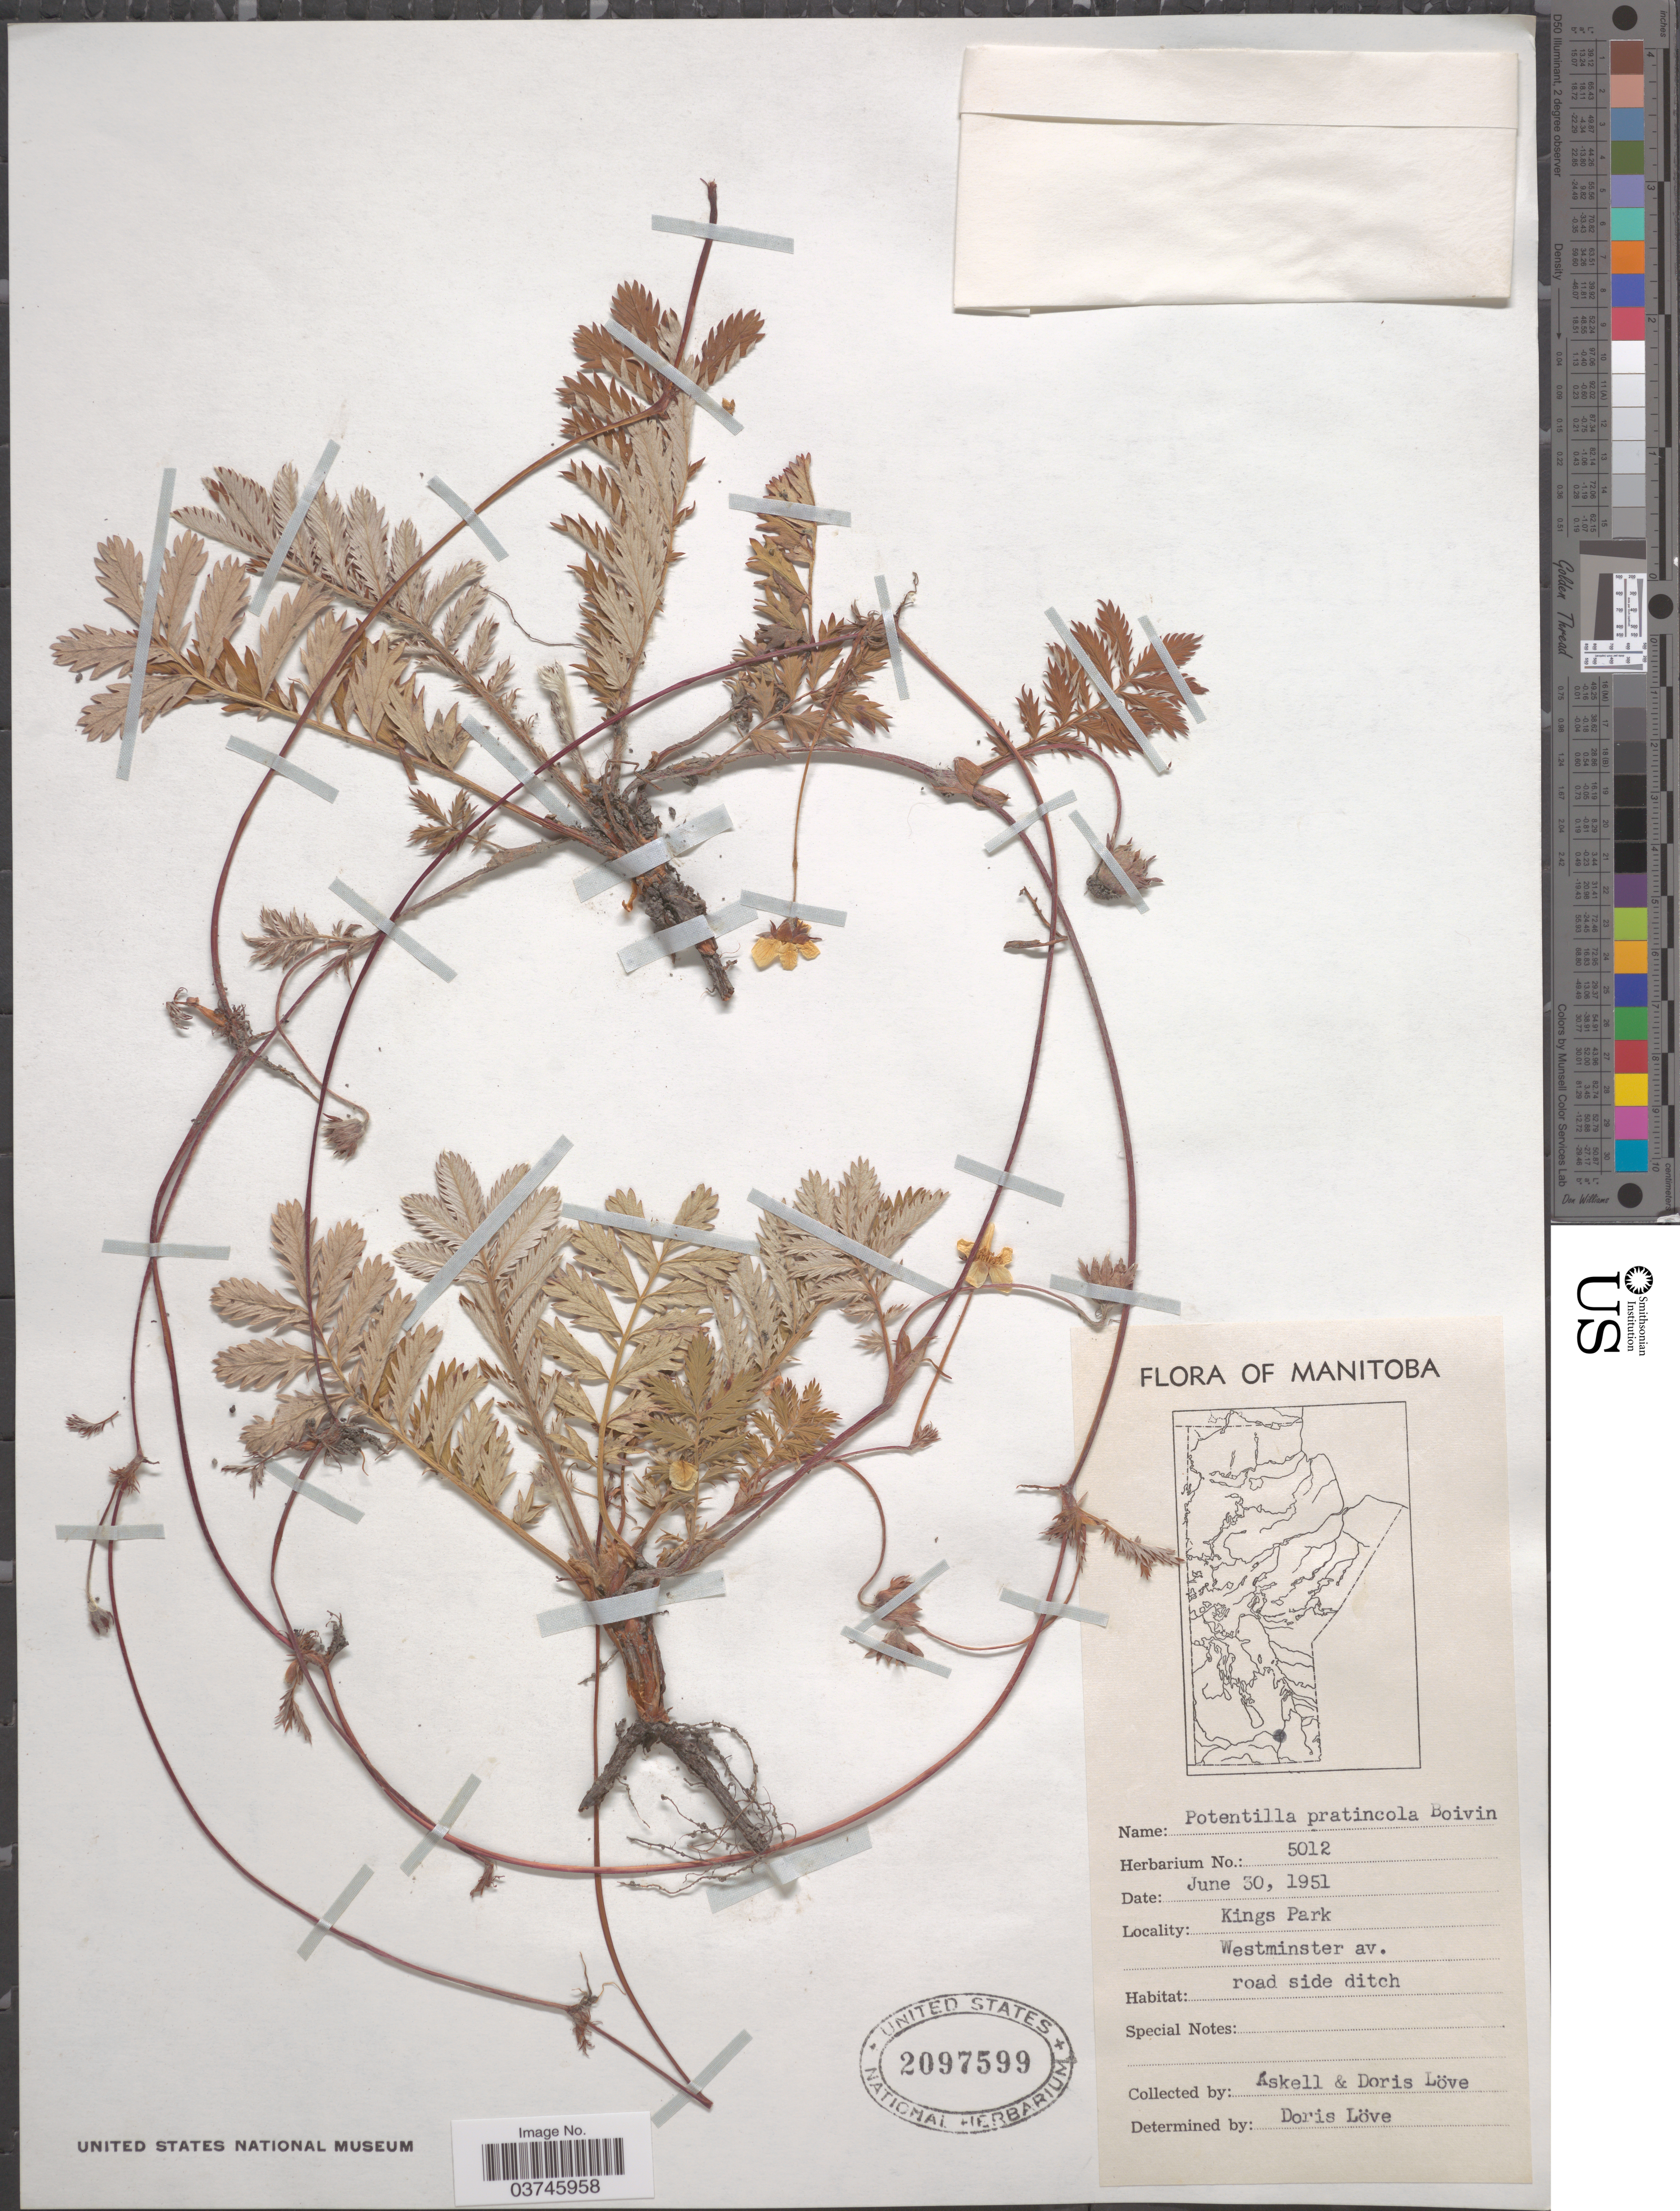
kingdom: Plantae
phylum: Tracheophyta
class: Magnoliopsida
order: Rosales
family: Rosaceae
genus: Argentina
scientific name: Argentina subarctica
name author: Rydb.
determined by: Strong, Mark T., (BOT), Smithsonian Institution - National Museum of Natural History (UNITED STATES)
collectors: Á. Löve & D. Löve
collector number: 5012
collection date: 1951-06-30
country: Canada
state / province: Manitoba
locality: Kings Park. Westminster av. road side ditch.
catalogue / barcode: US 2097599